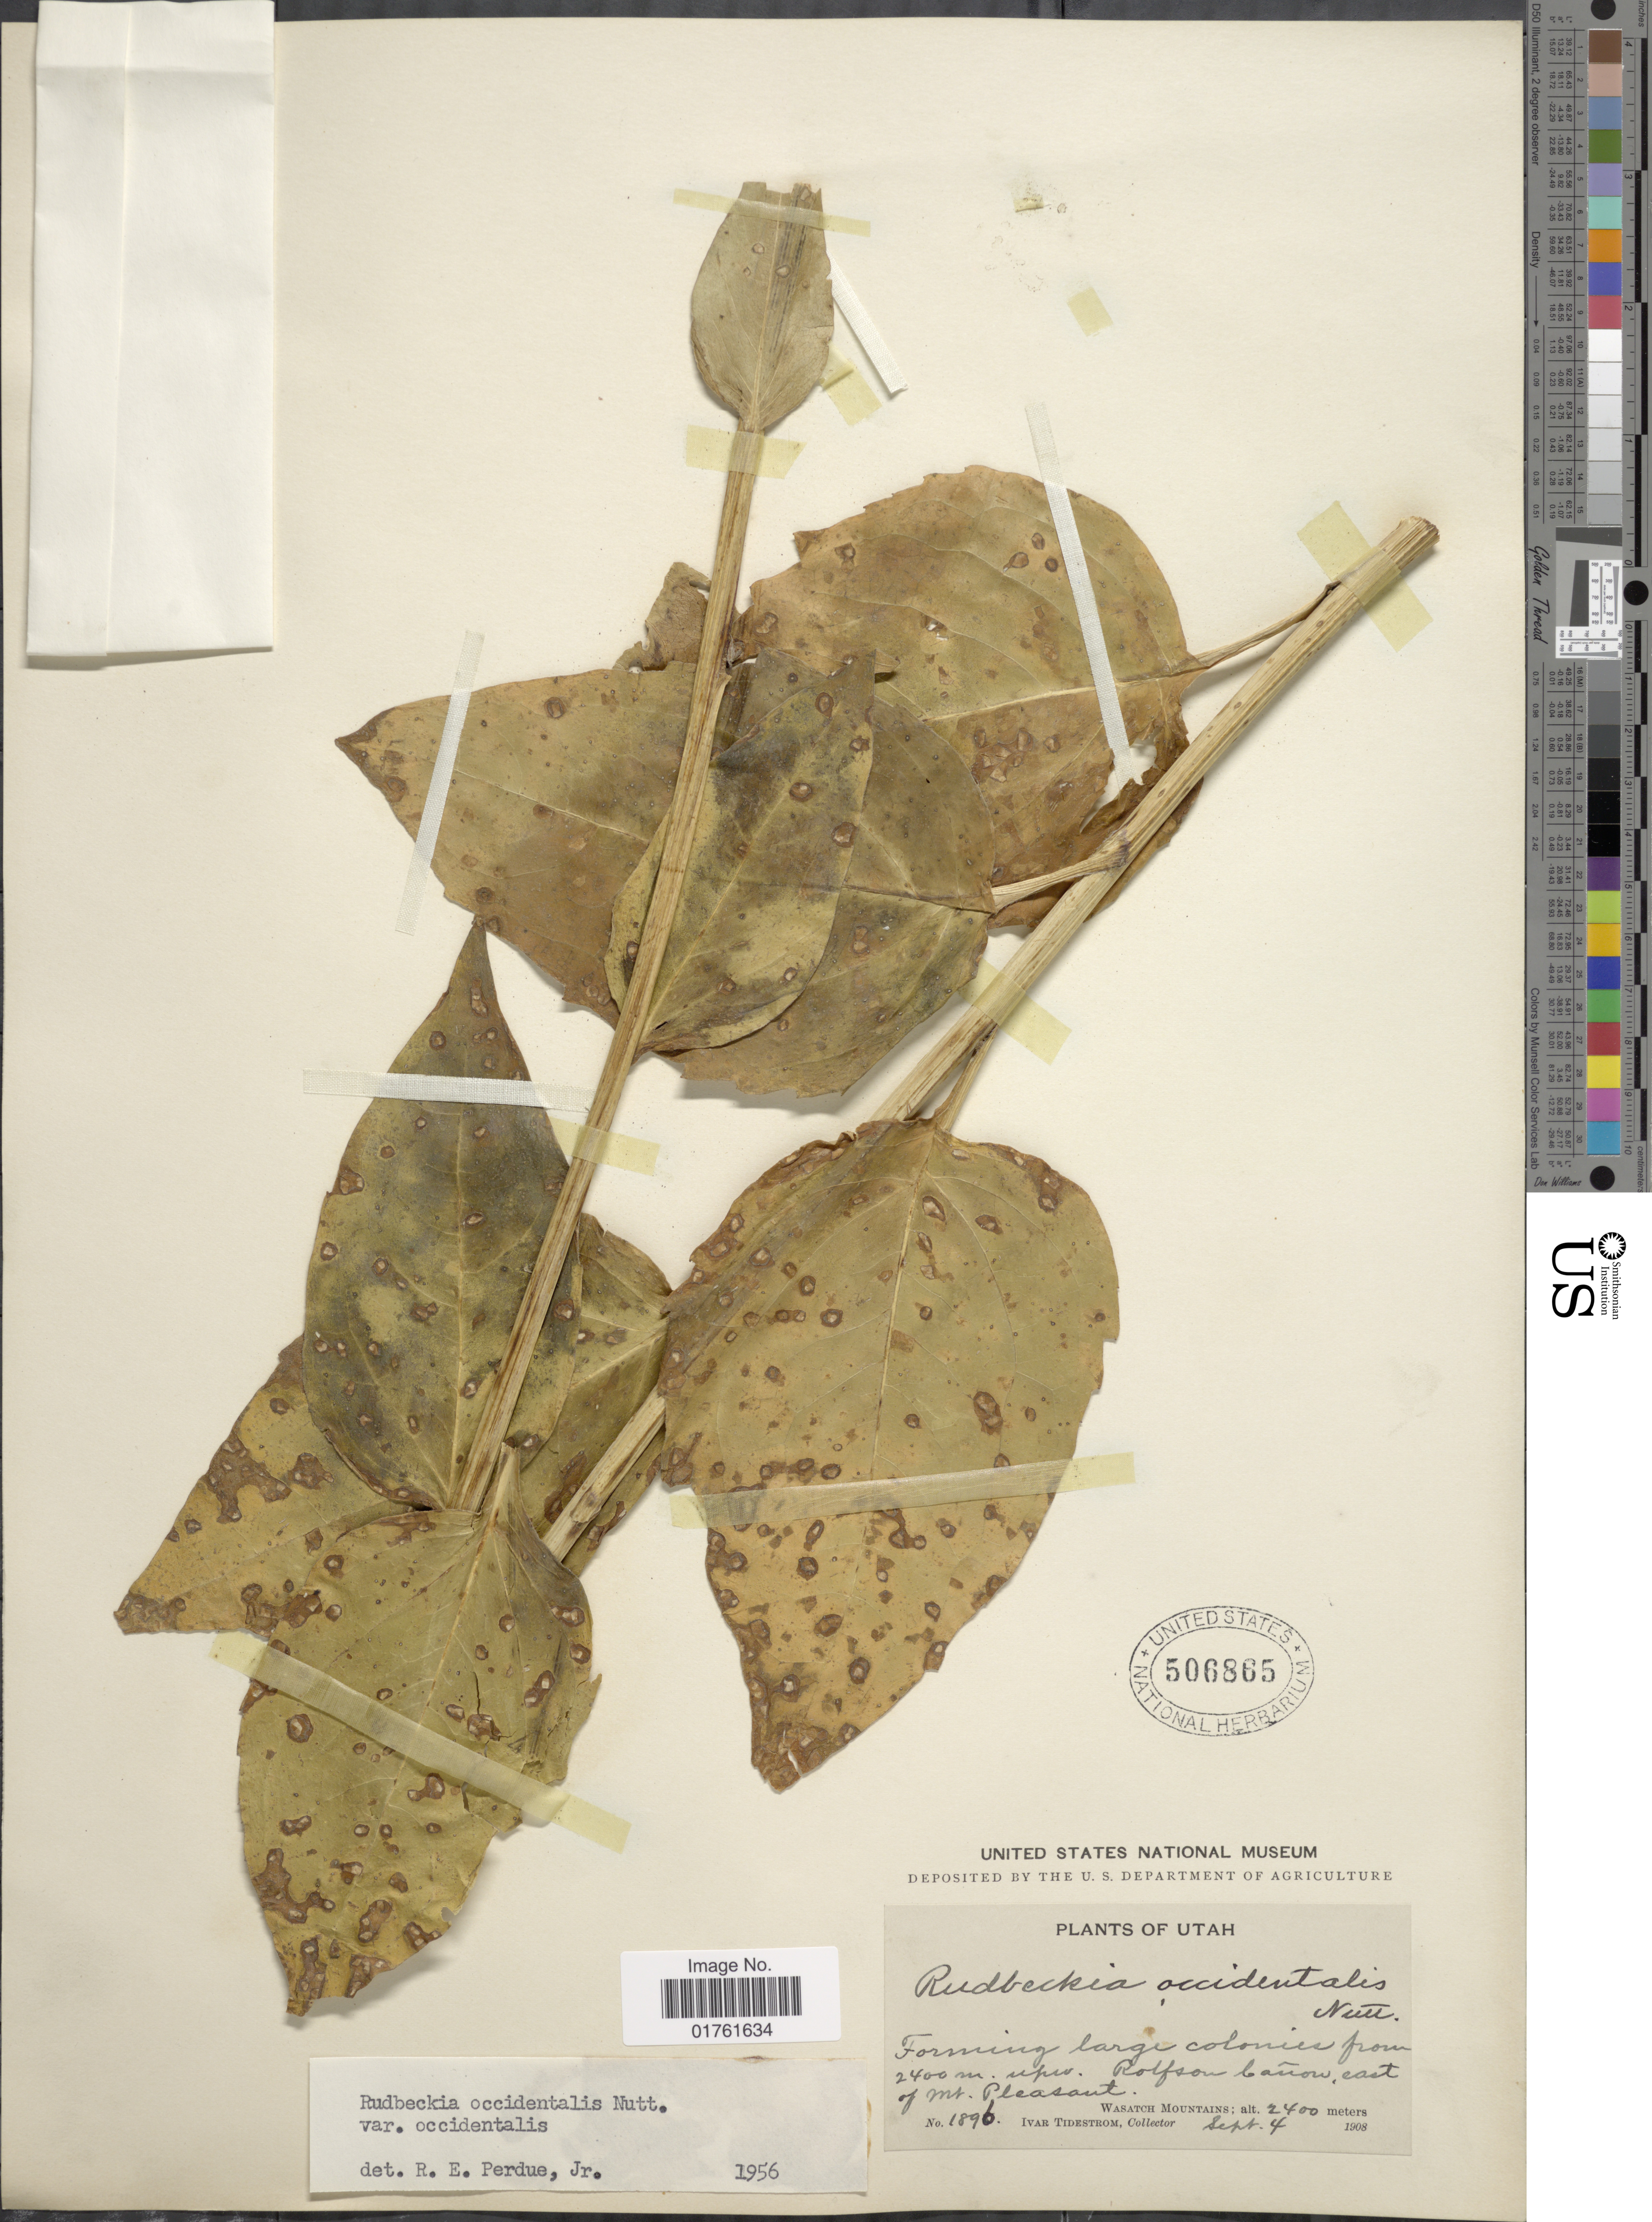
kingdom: Plantae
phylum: Tracheophyta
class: Magnoliopsida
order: Asterales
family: Asteraceae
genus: Rudbeckia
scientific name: Rudbeckia occidentalis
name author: Nutt.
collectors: I. F. Tidestrom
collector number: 1896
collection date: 1908-09-04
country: United States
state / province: Utah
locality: Forming large colonies from, Rolfson Cañon, east of Mt Pleasant, Wasatch Mountains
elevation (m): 2400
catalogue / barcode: US 506865